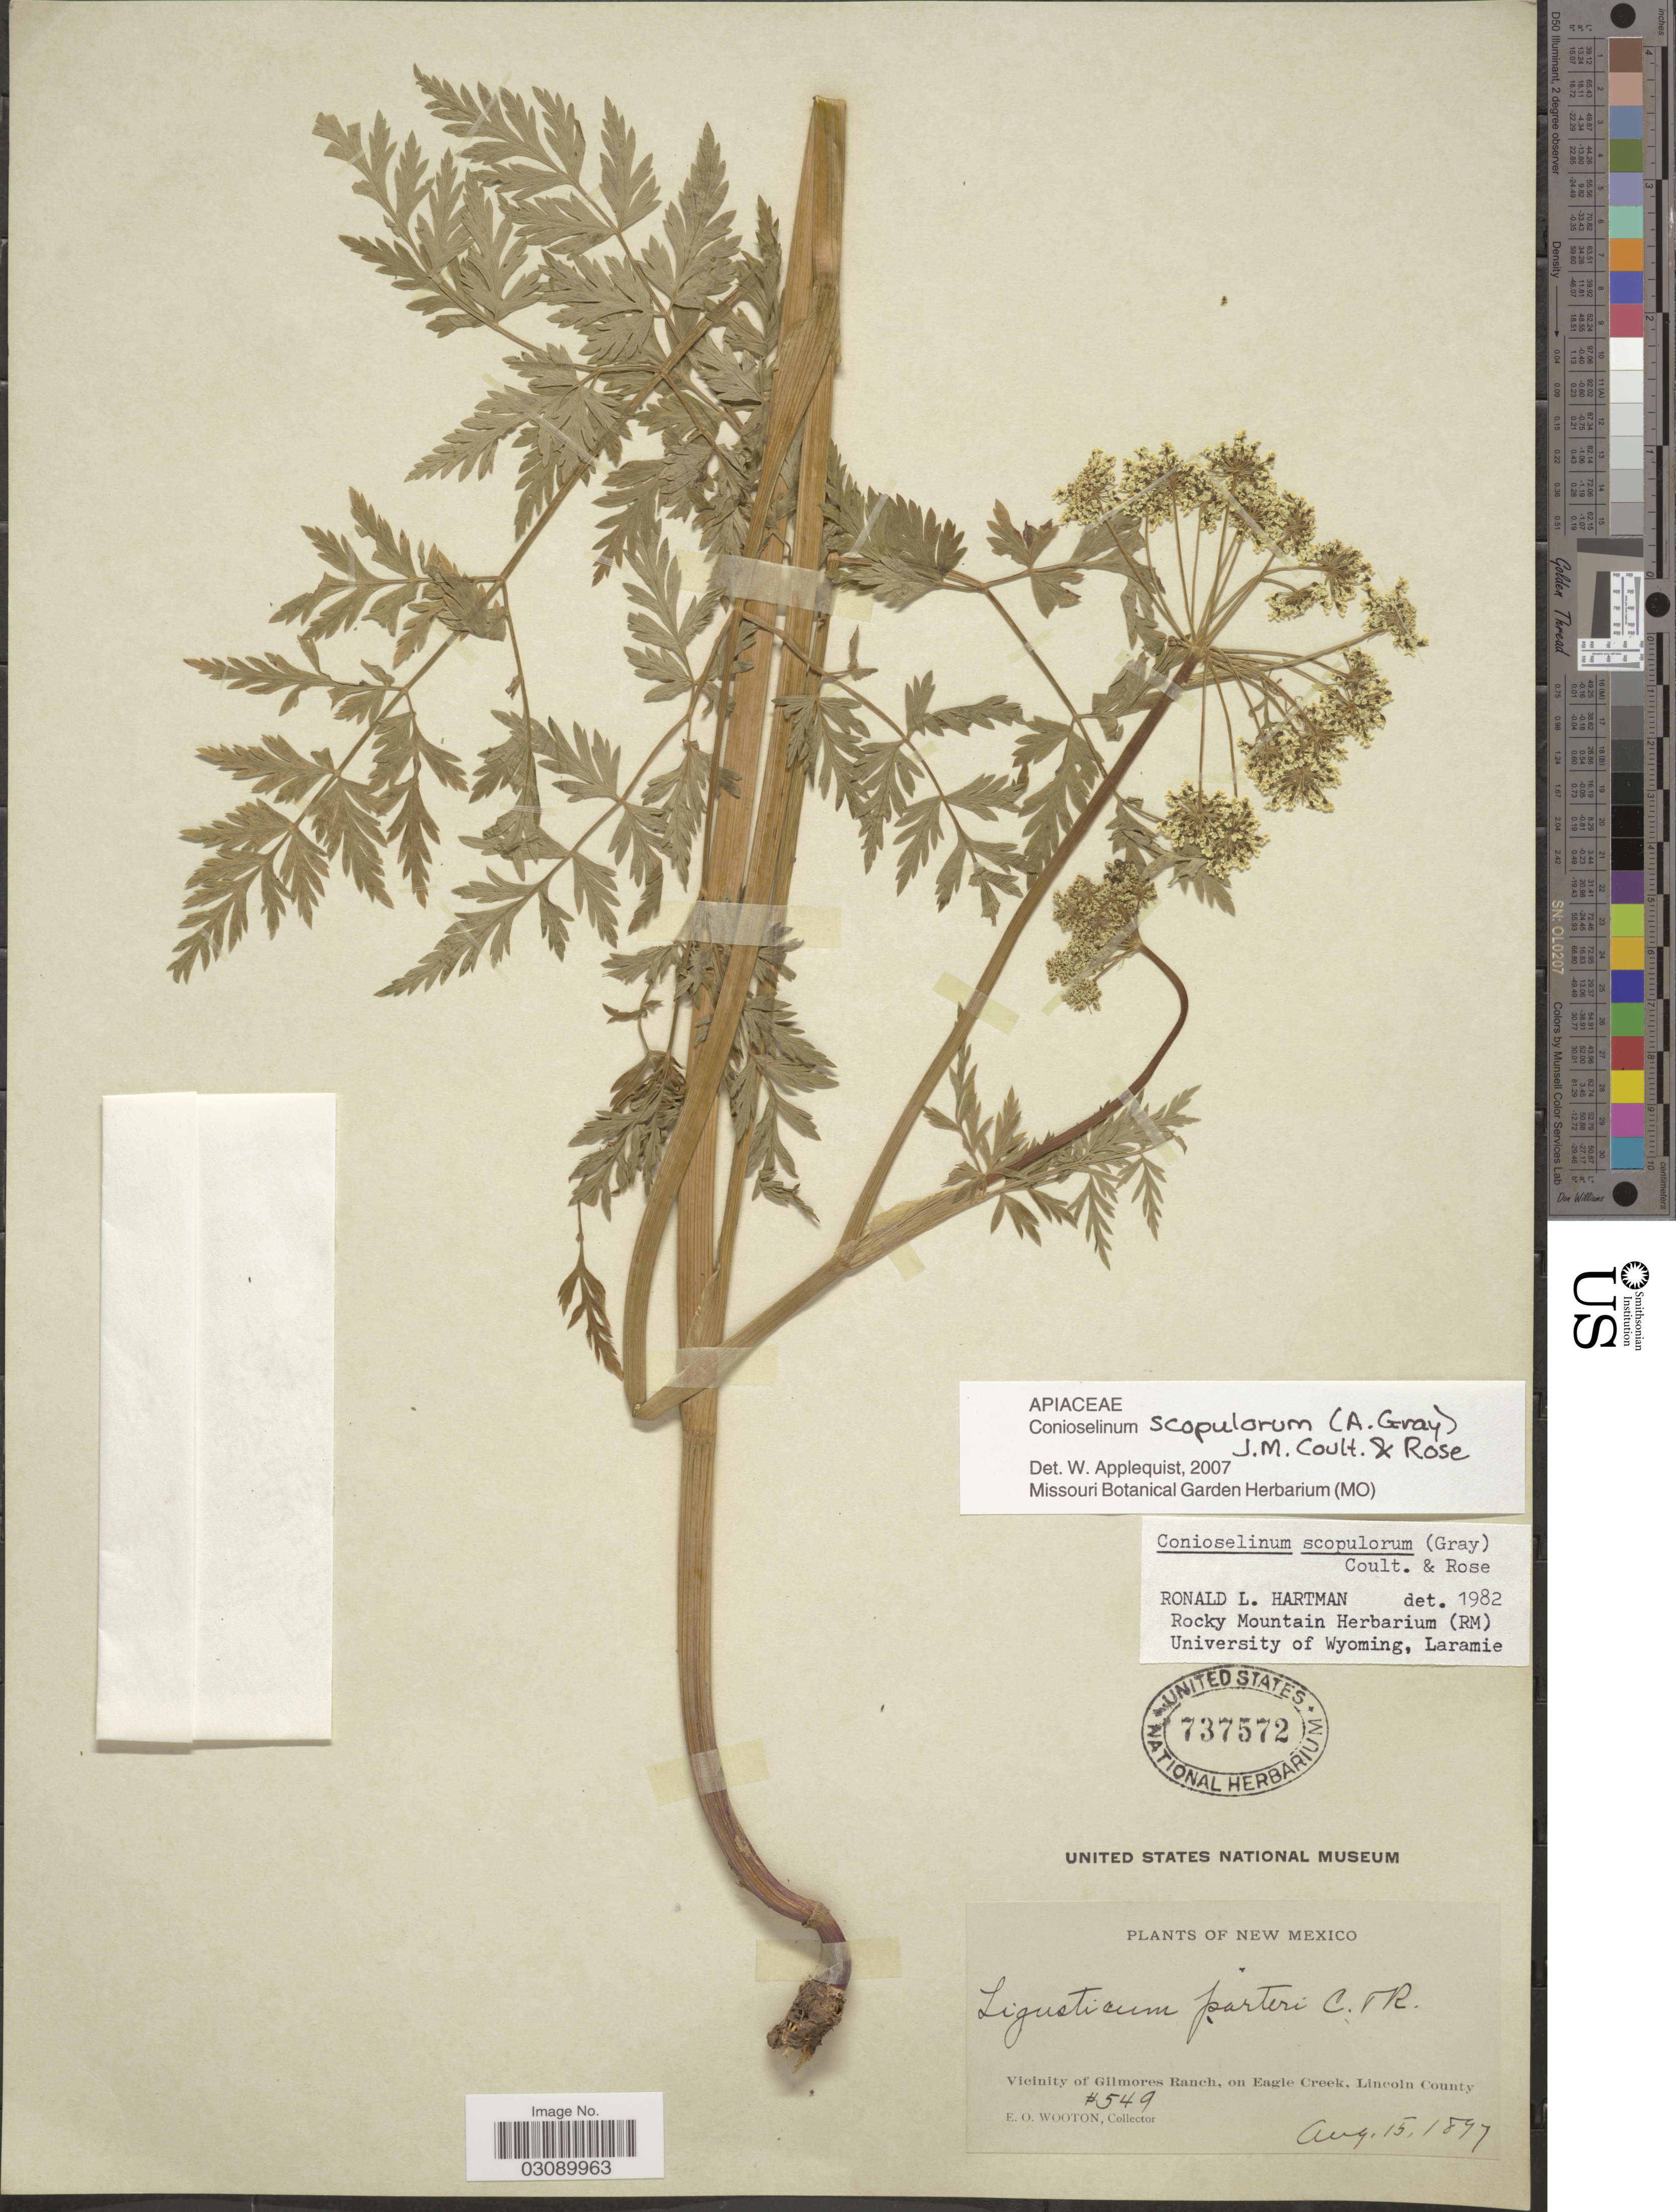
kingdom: Plantae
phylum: Tracheophyta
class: Magnoliopsida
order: Apiales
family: Apiaceae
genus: Conioselinum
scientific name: Conioselinum scopulorum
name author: (A. Gray) J.M. Coult. & Rose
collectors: E. O. Wooton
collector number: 549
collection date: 1897-08-15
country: United States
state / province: New Mexico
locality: Vicinity of Gilmores Ranch, on Eagle Creek, Lincoln County.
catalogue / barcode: US 737572